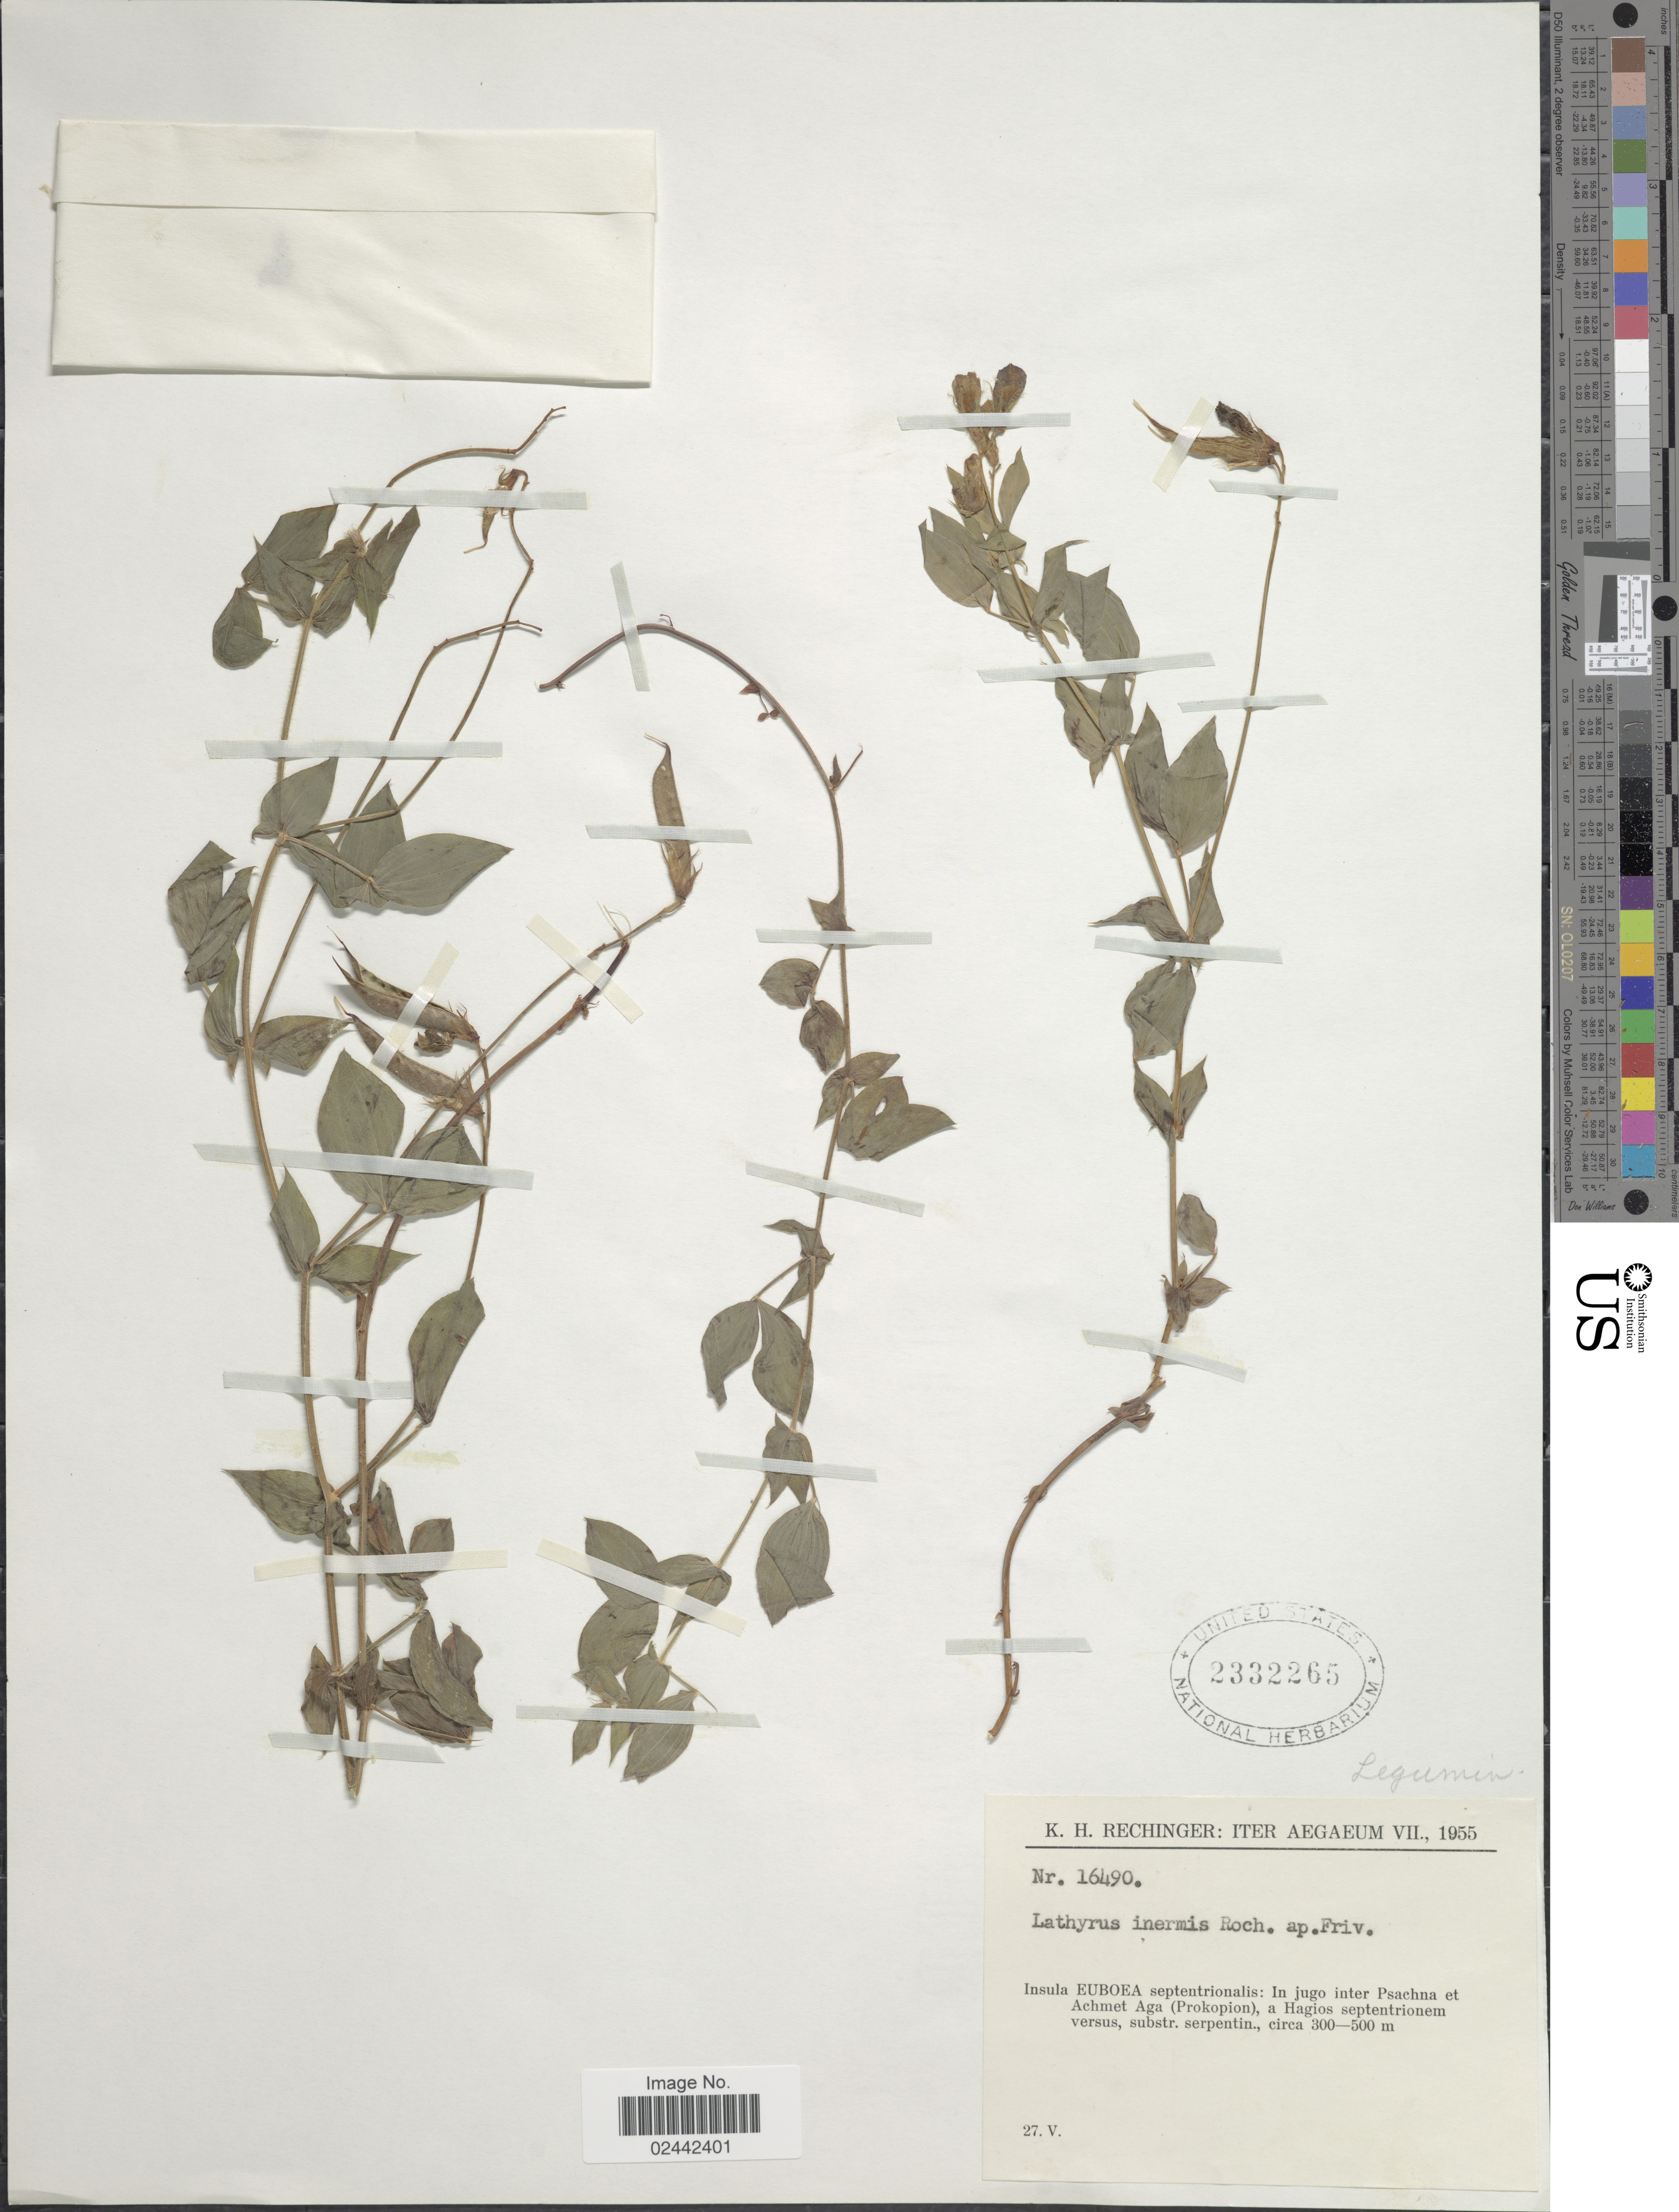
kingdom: Plantae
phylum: Tracheophyta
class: Magnoliopsida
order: Fabales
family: Fabaceae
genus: Lathyrus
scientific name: Lathyrus laxiflorus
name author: (Desf.) Kuntze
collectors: K. Rechinger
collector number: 16490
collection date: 1955-05-27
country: Greece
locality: Iter Aegaeum, Insula Euboea septentrionalis: In jugo inter Psachna et Achmet Ag (Prokopion), a Hagios septentrionem versus, substr, serpentin.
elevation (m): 300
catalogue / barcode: US 2332265